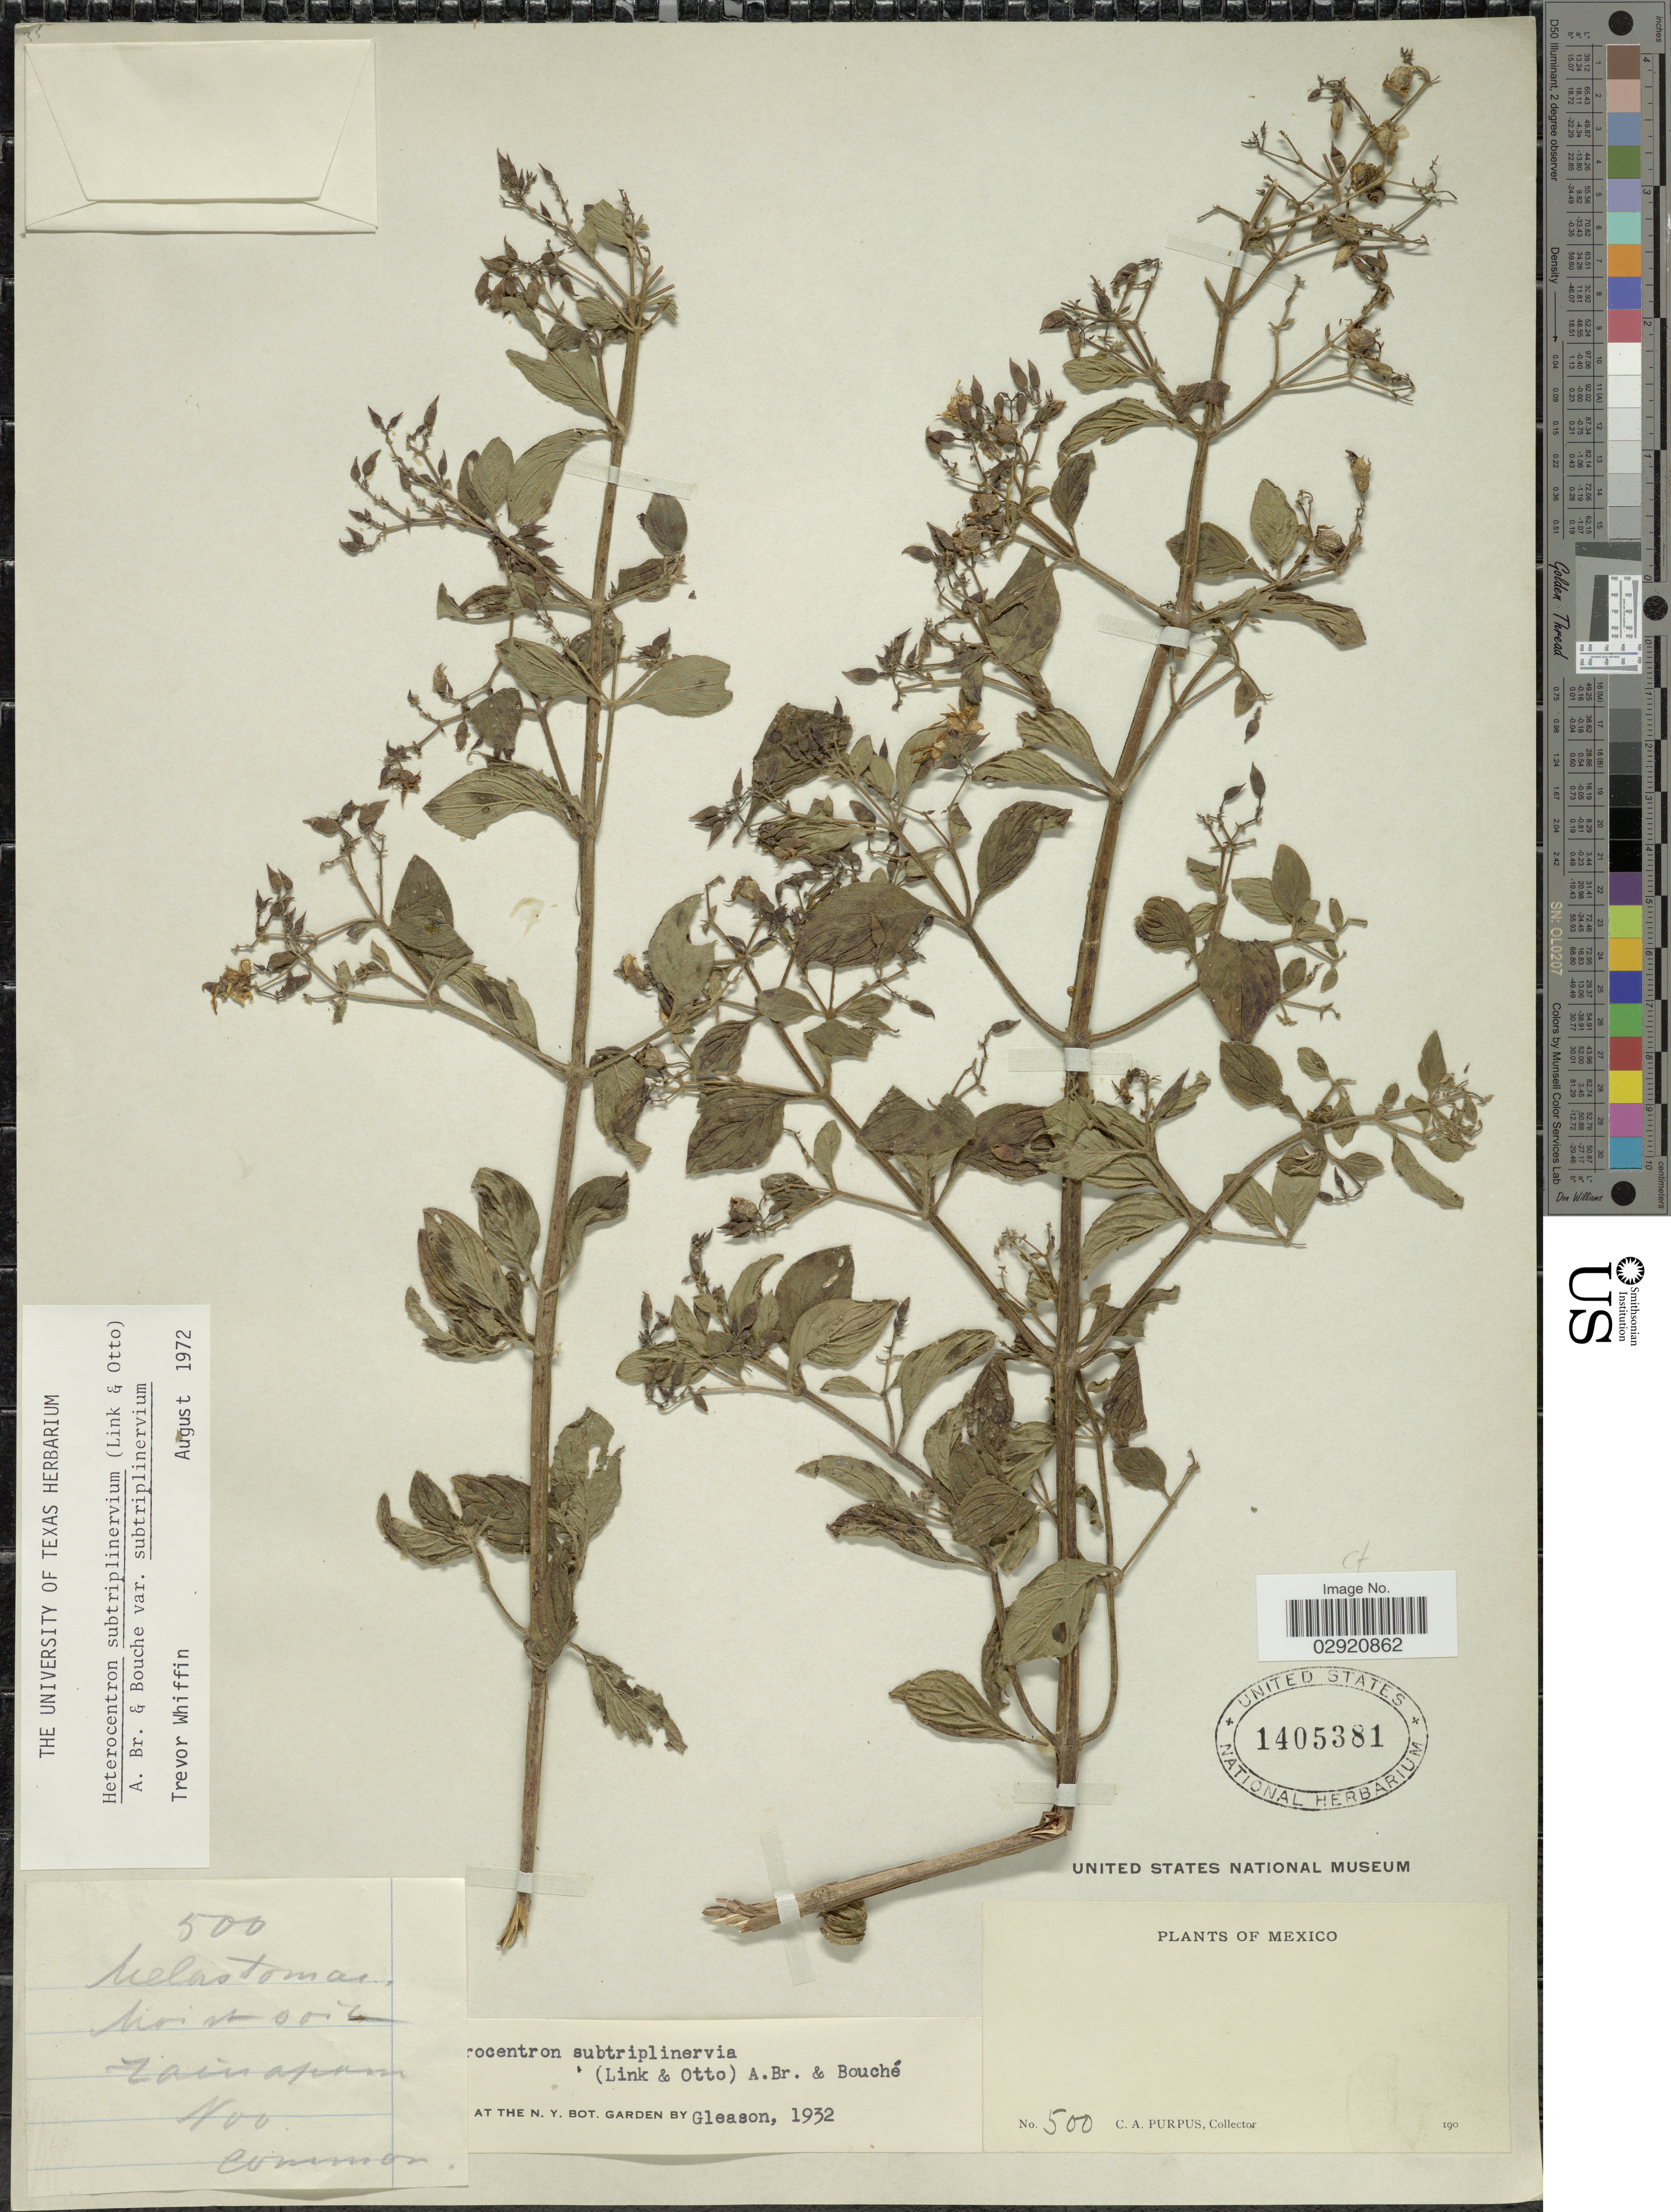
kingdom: Plantae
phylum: Tracheophyta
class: Magnoliopsida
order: Myrtales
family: Melastomataceae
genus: Heterocentron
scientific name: Heterocentron subtriplinervium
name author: (Link & Otto) A. Braun & C.D. Bouché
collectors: C. A. Purpus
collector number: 500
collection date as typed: Nov 190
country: Mexico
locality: Zacuapam.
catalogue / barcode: US 1405381